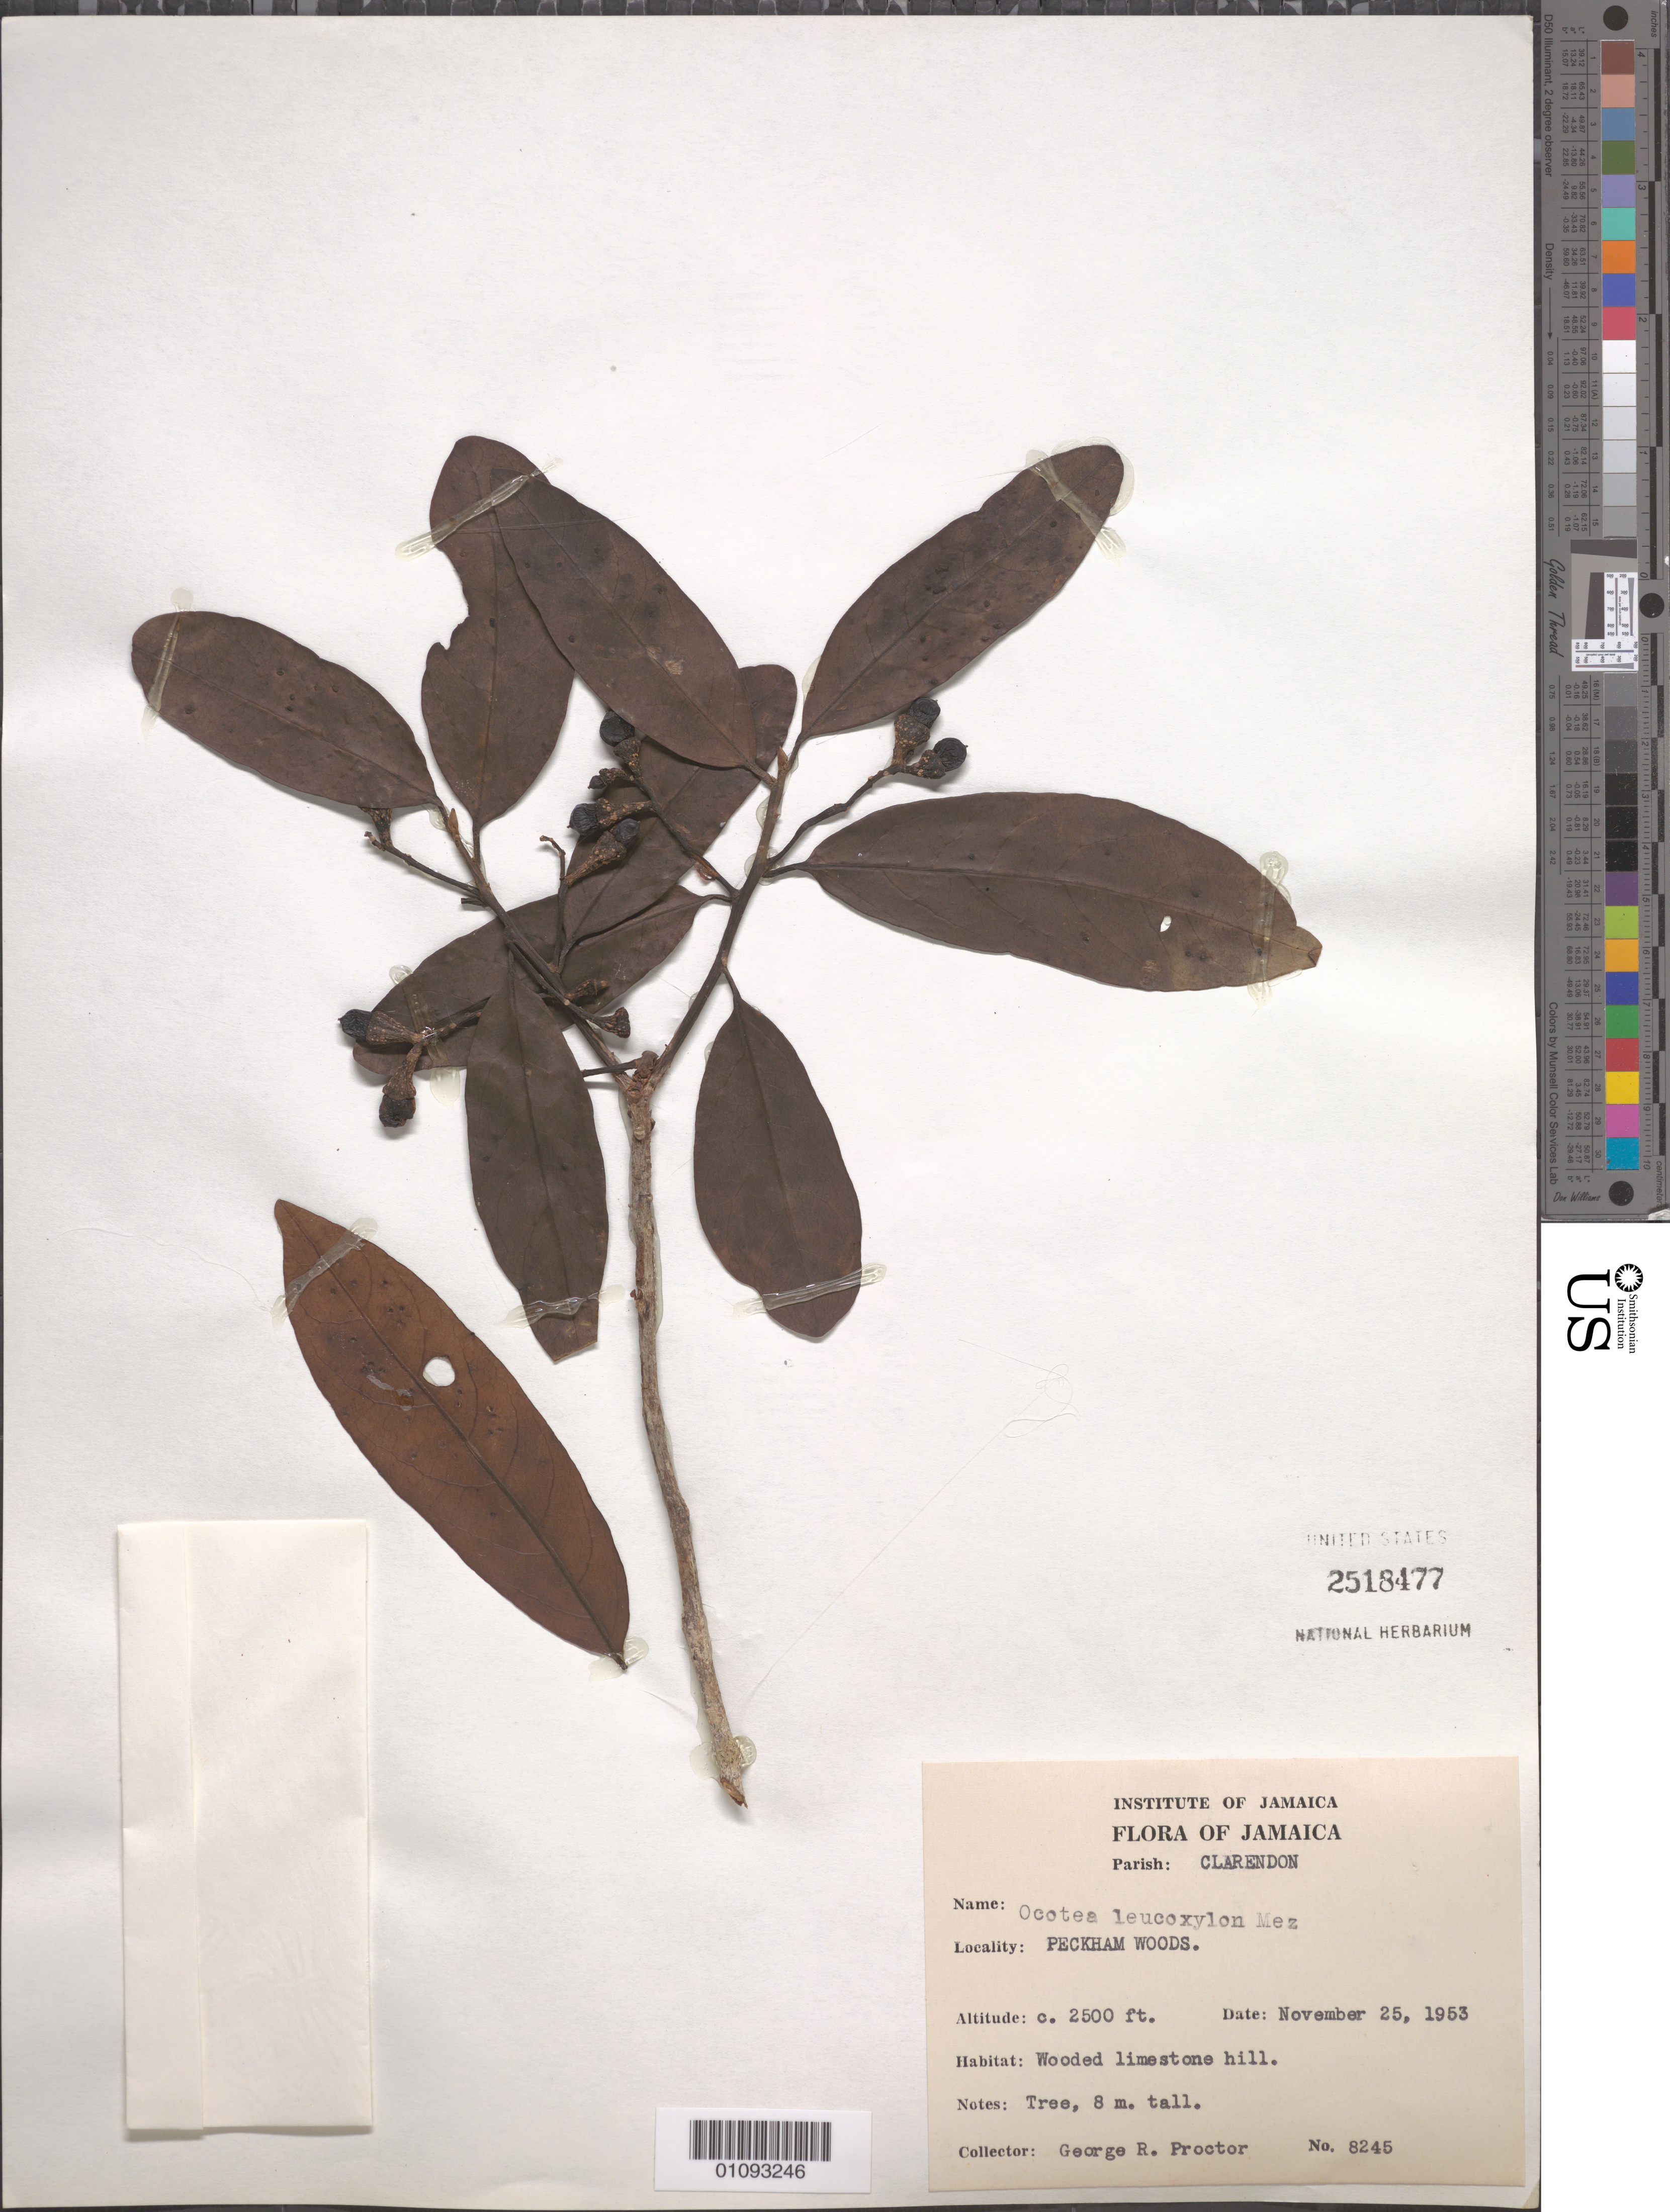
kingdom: Plantae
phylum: Tracheophyta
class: Magnoliopsida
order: Laurales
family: Lauraceae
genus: Ocotea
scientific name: Ocotea leucoxylon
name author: (Sw.) Laness.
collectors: G. R. Proctor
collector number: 8245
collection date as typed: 25 Nov 1953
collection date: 1953-11-25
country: Jamaica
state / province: Clarendon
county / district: Peckham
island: Jamaica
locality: Peckham Woods.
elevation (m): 762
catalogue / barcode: US 2518477